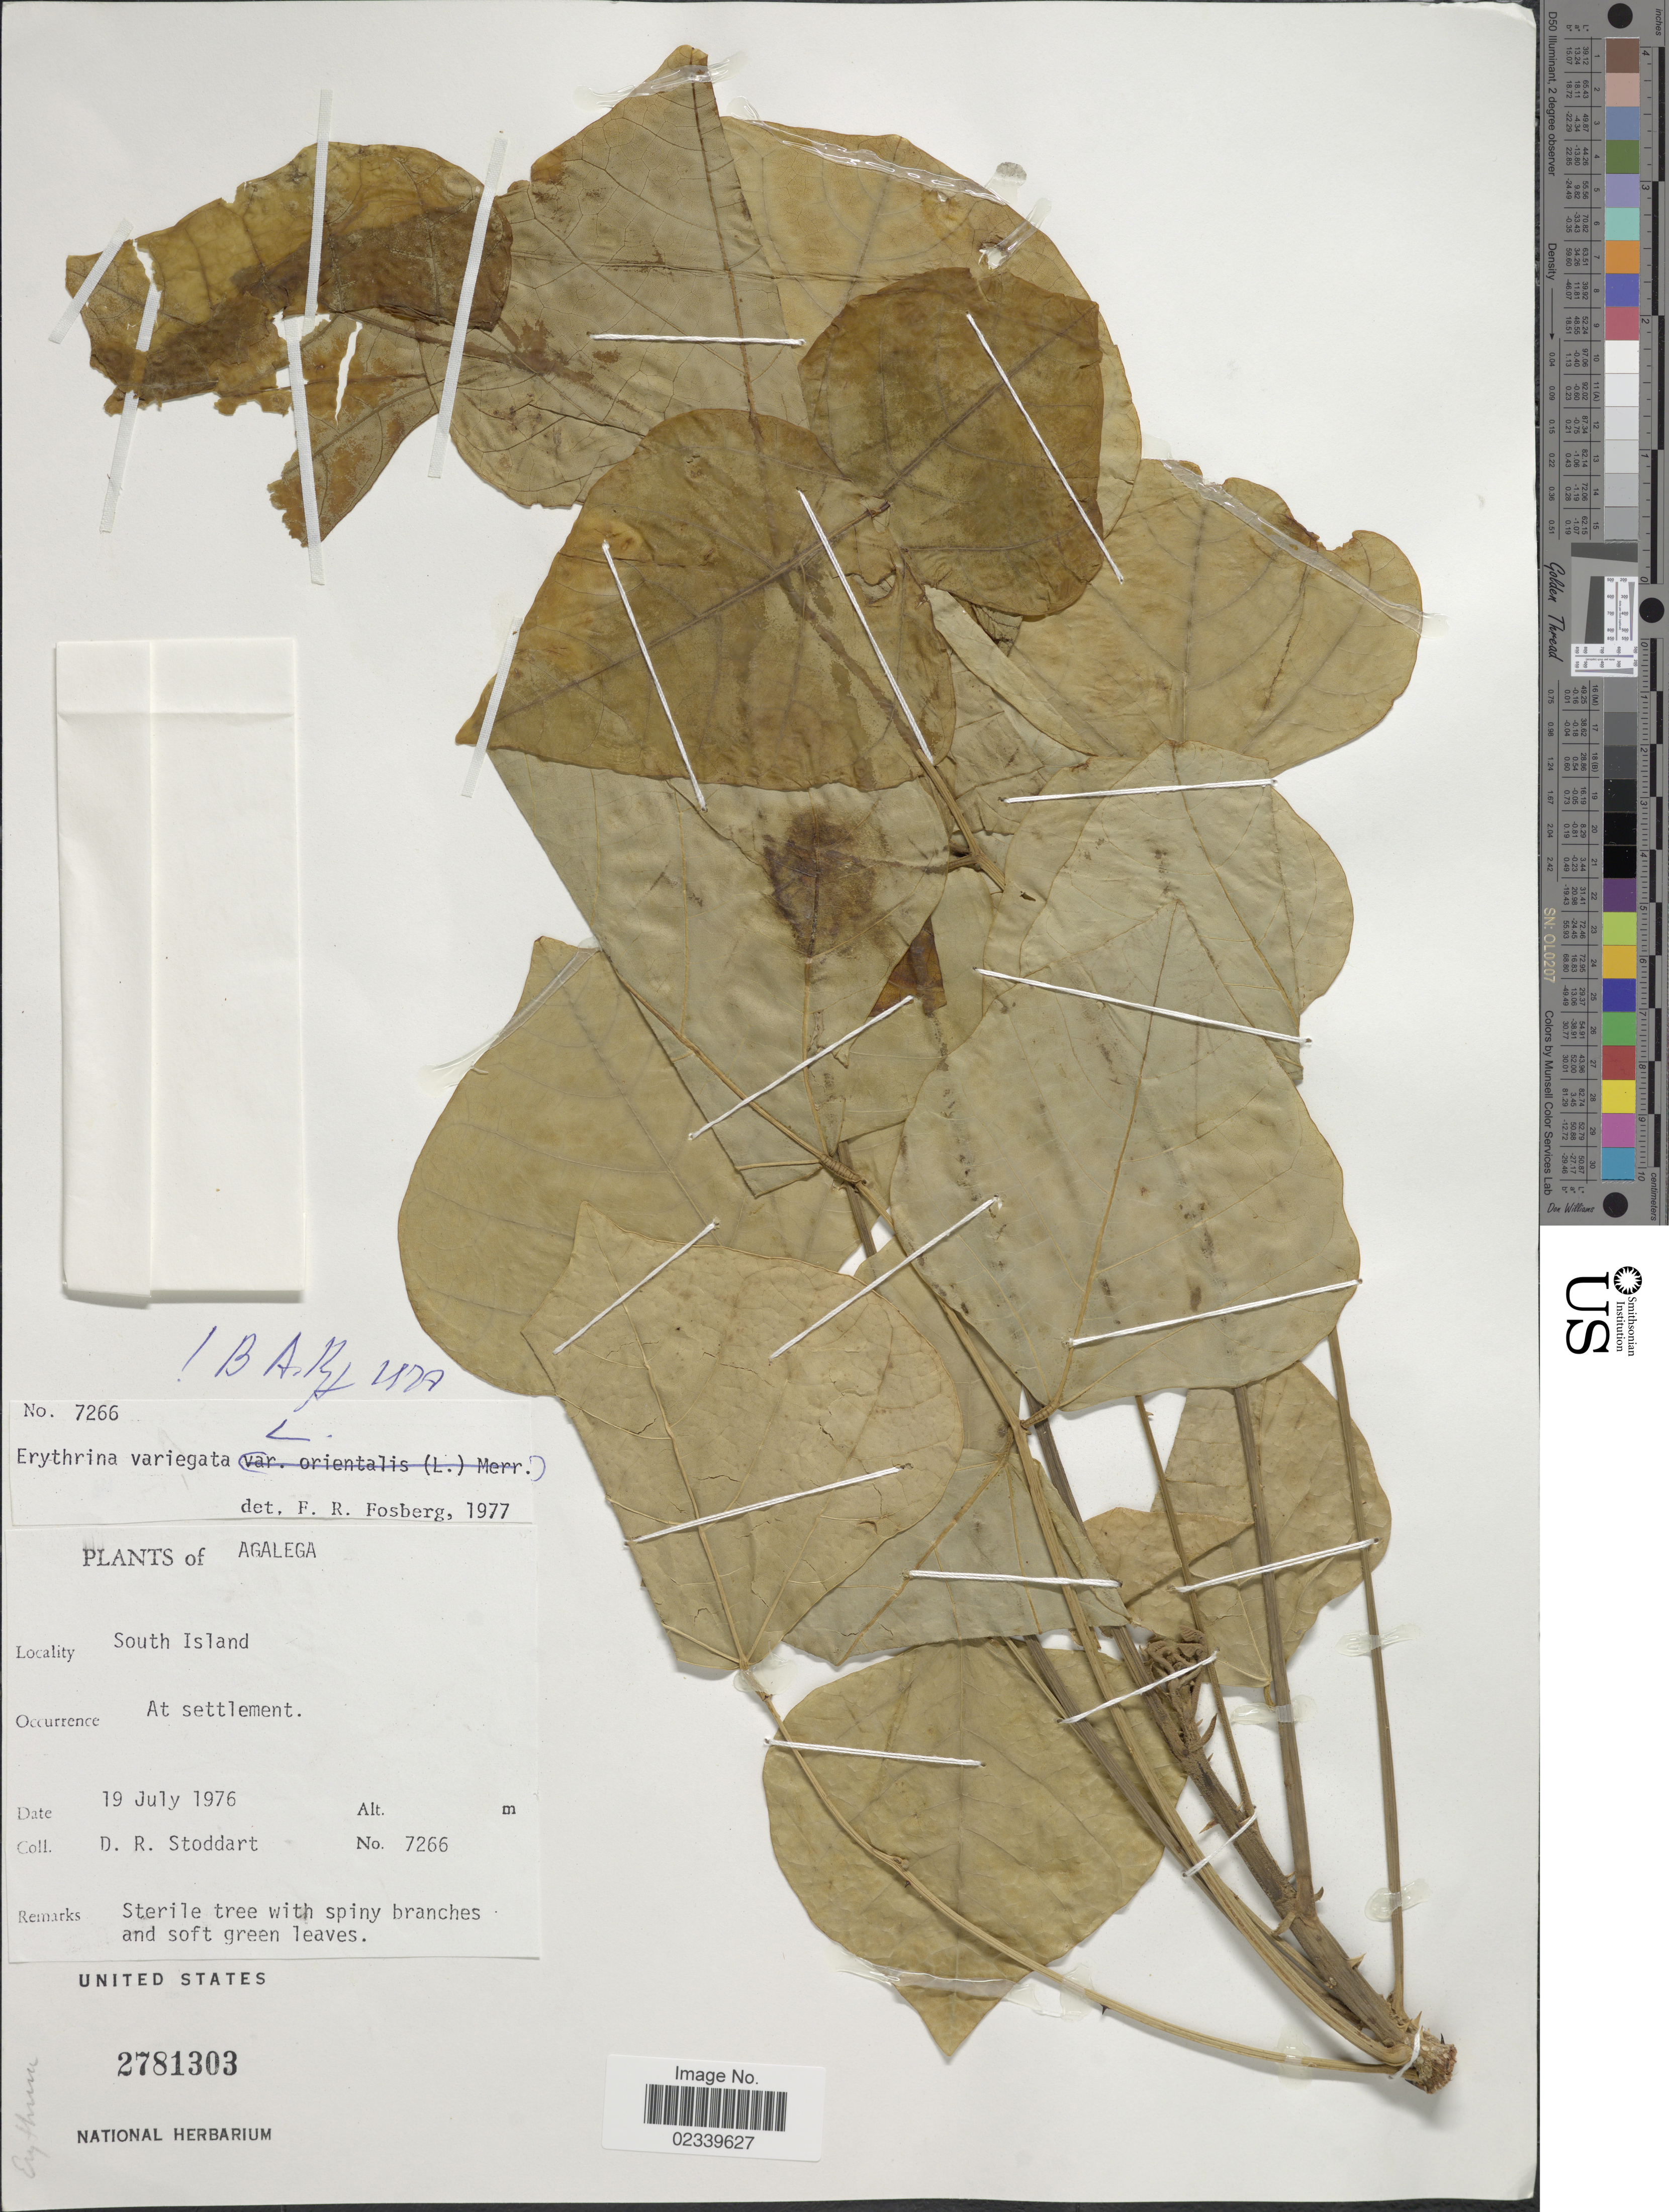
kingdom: Plantae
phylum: Tracheophyta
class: Magnoliopsida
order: Fabales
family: Fabaceae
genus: Erythrina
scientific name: Erythrina variegata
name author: L.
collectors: D. R. Stoddart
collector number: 7266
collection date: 1976-07-19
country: Mauritius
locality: Agalega, South Island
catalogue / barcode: US 2781303